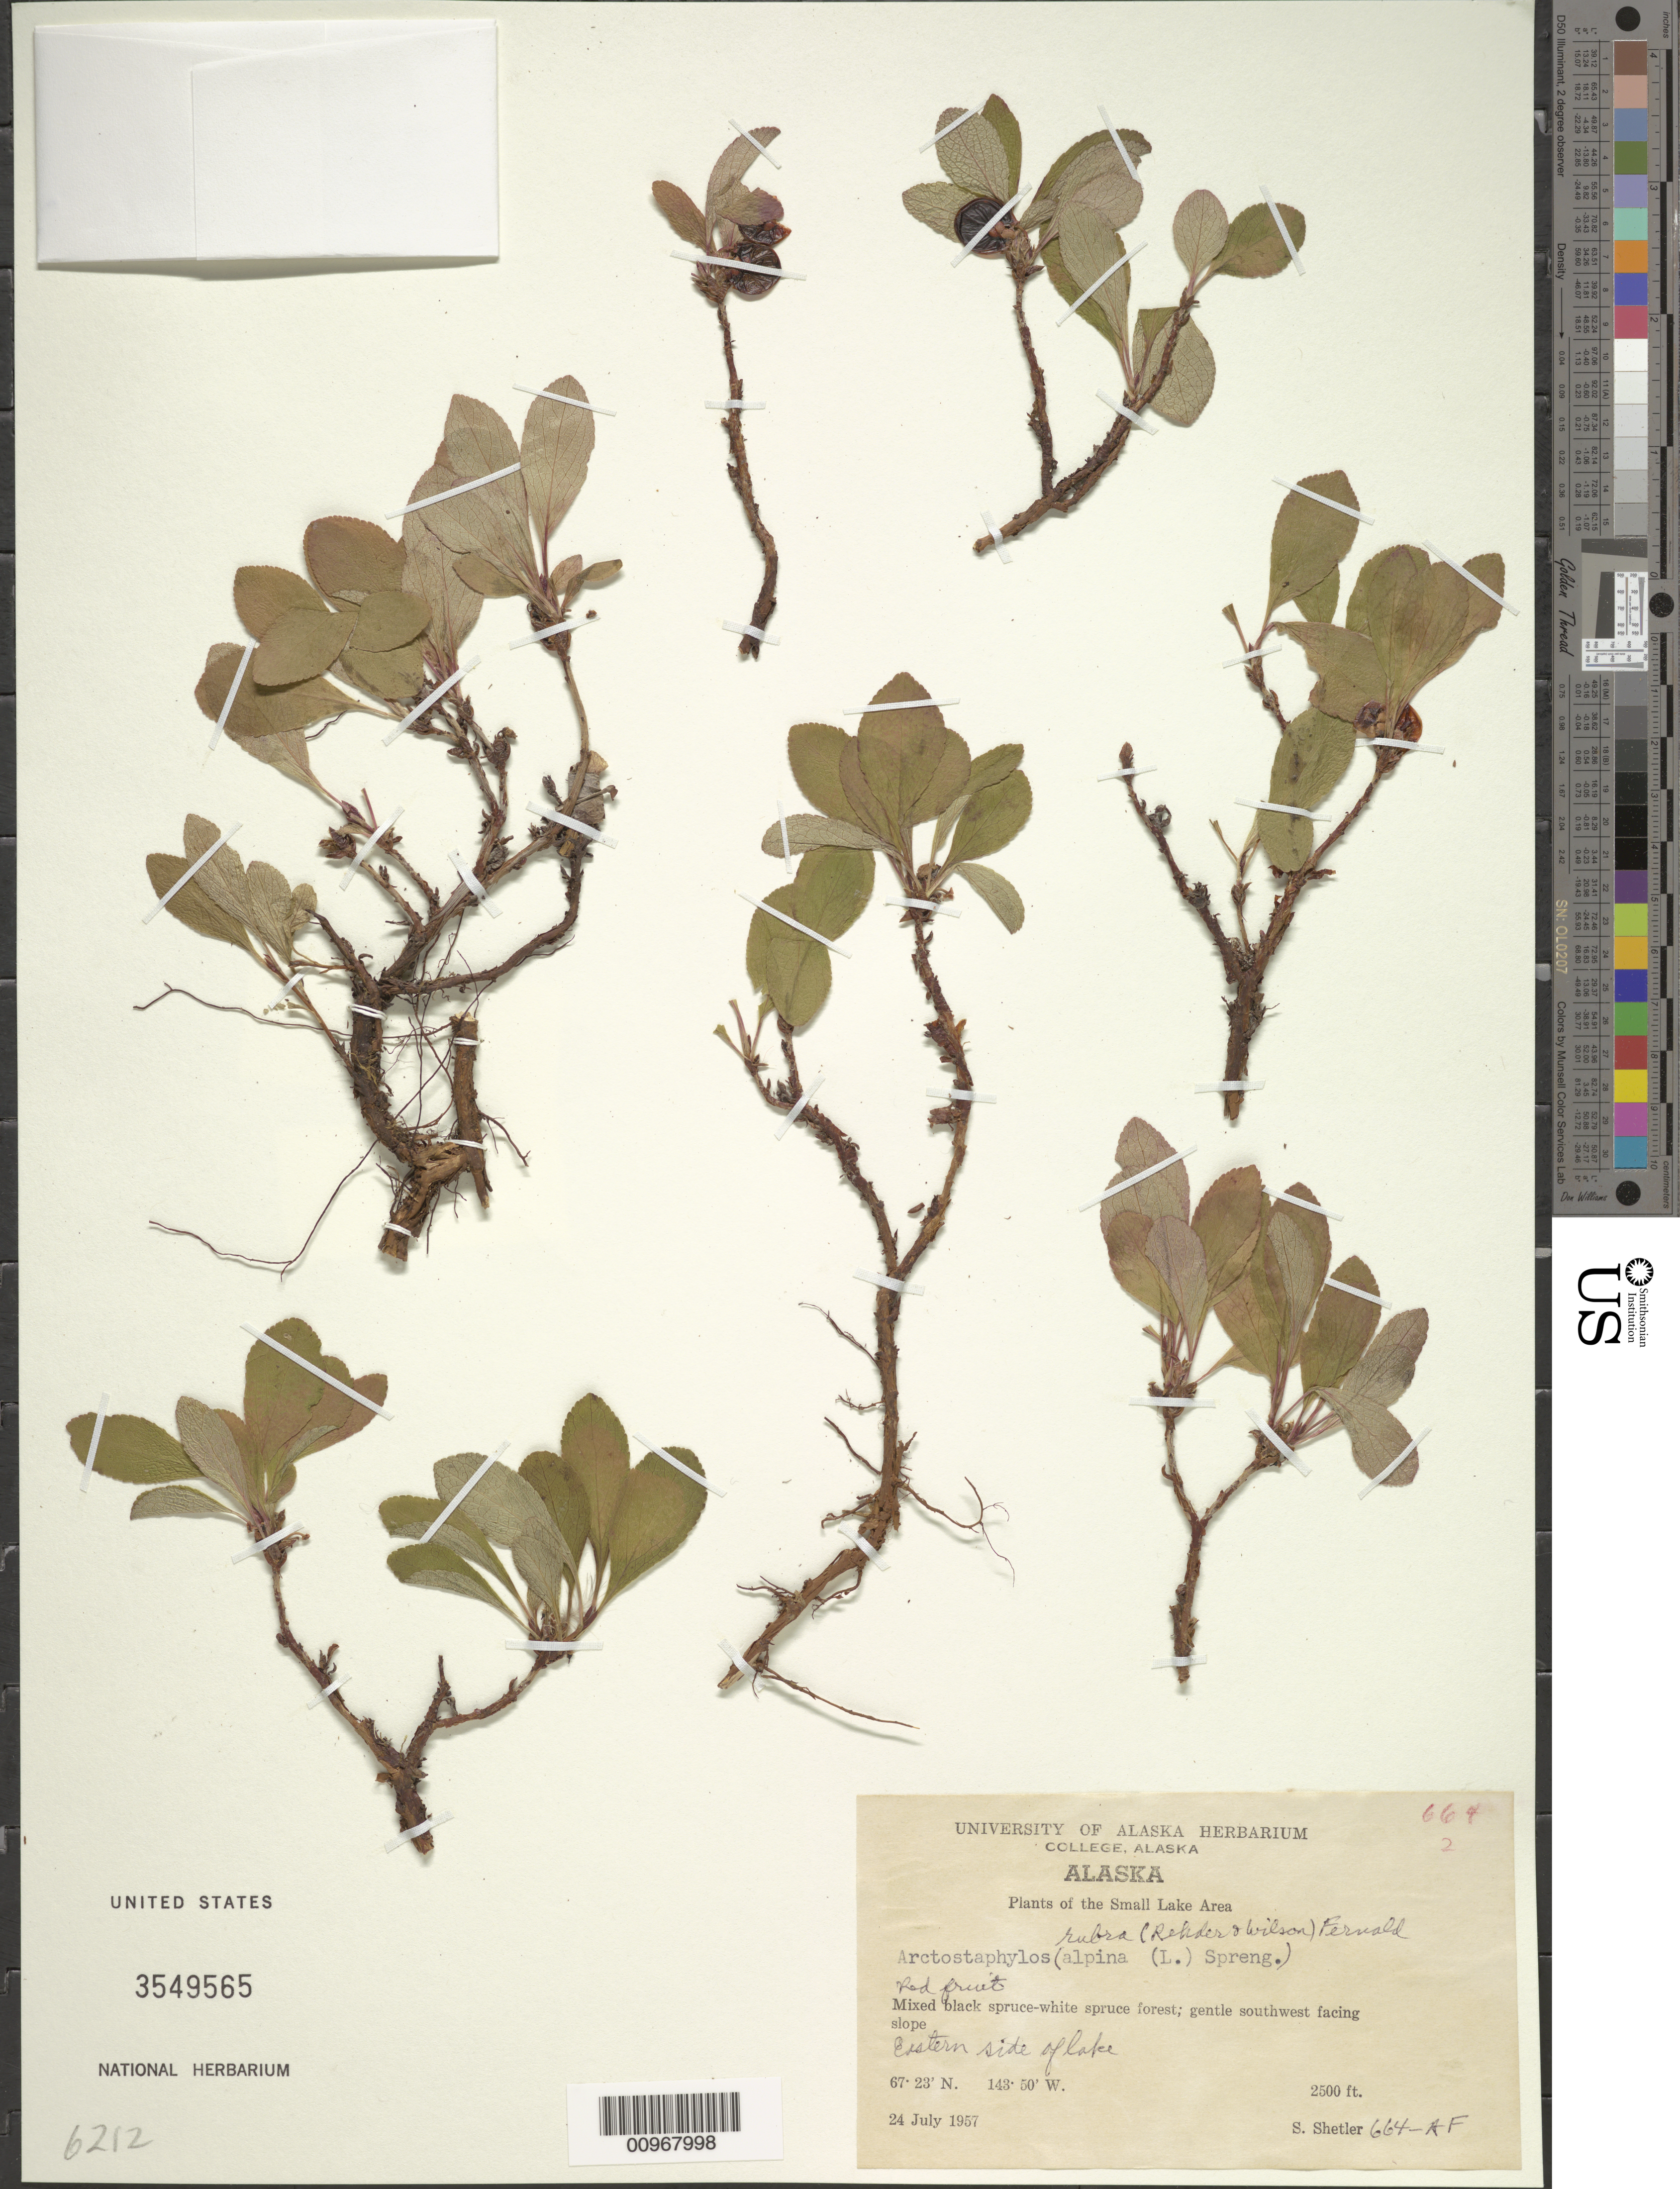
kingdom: Plantae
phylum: Tracheophyta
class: Magnoliopsida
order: Ericales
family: Ericaceae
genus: Arctostaphylos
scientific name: Arctostaphylos rubra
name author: (Rehder & E.H. Wilson) Fernald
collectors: S. Shetler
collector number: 664-AF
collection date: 1957-07-24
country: United States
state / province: Alaska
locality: The Small Lake Area. Gentle southwest facing slope. Eastern side of lake.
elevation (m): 762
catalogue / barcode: US 3549565